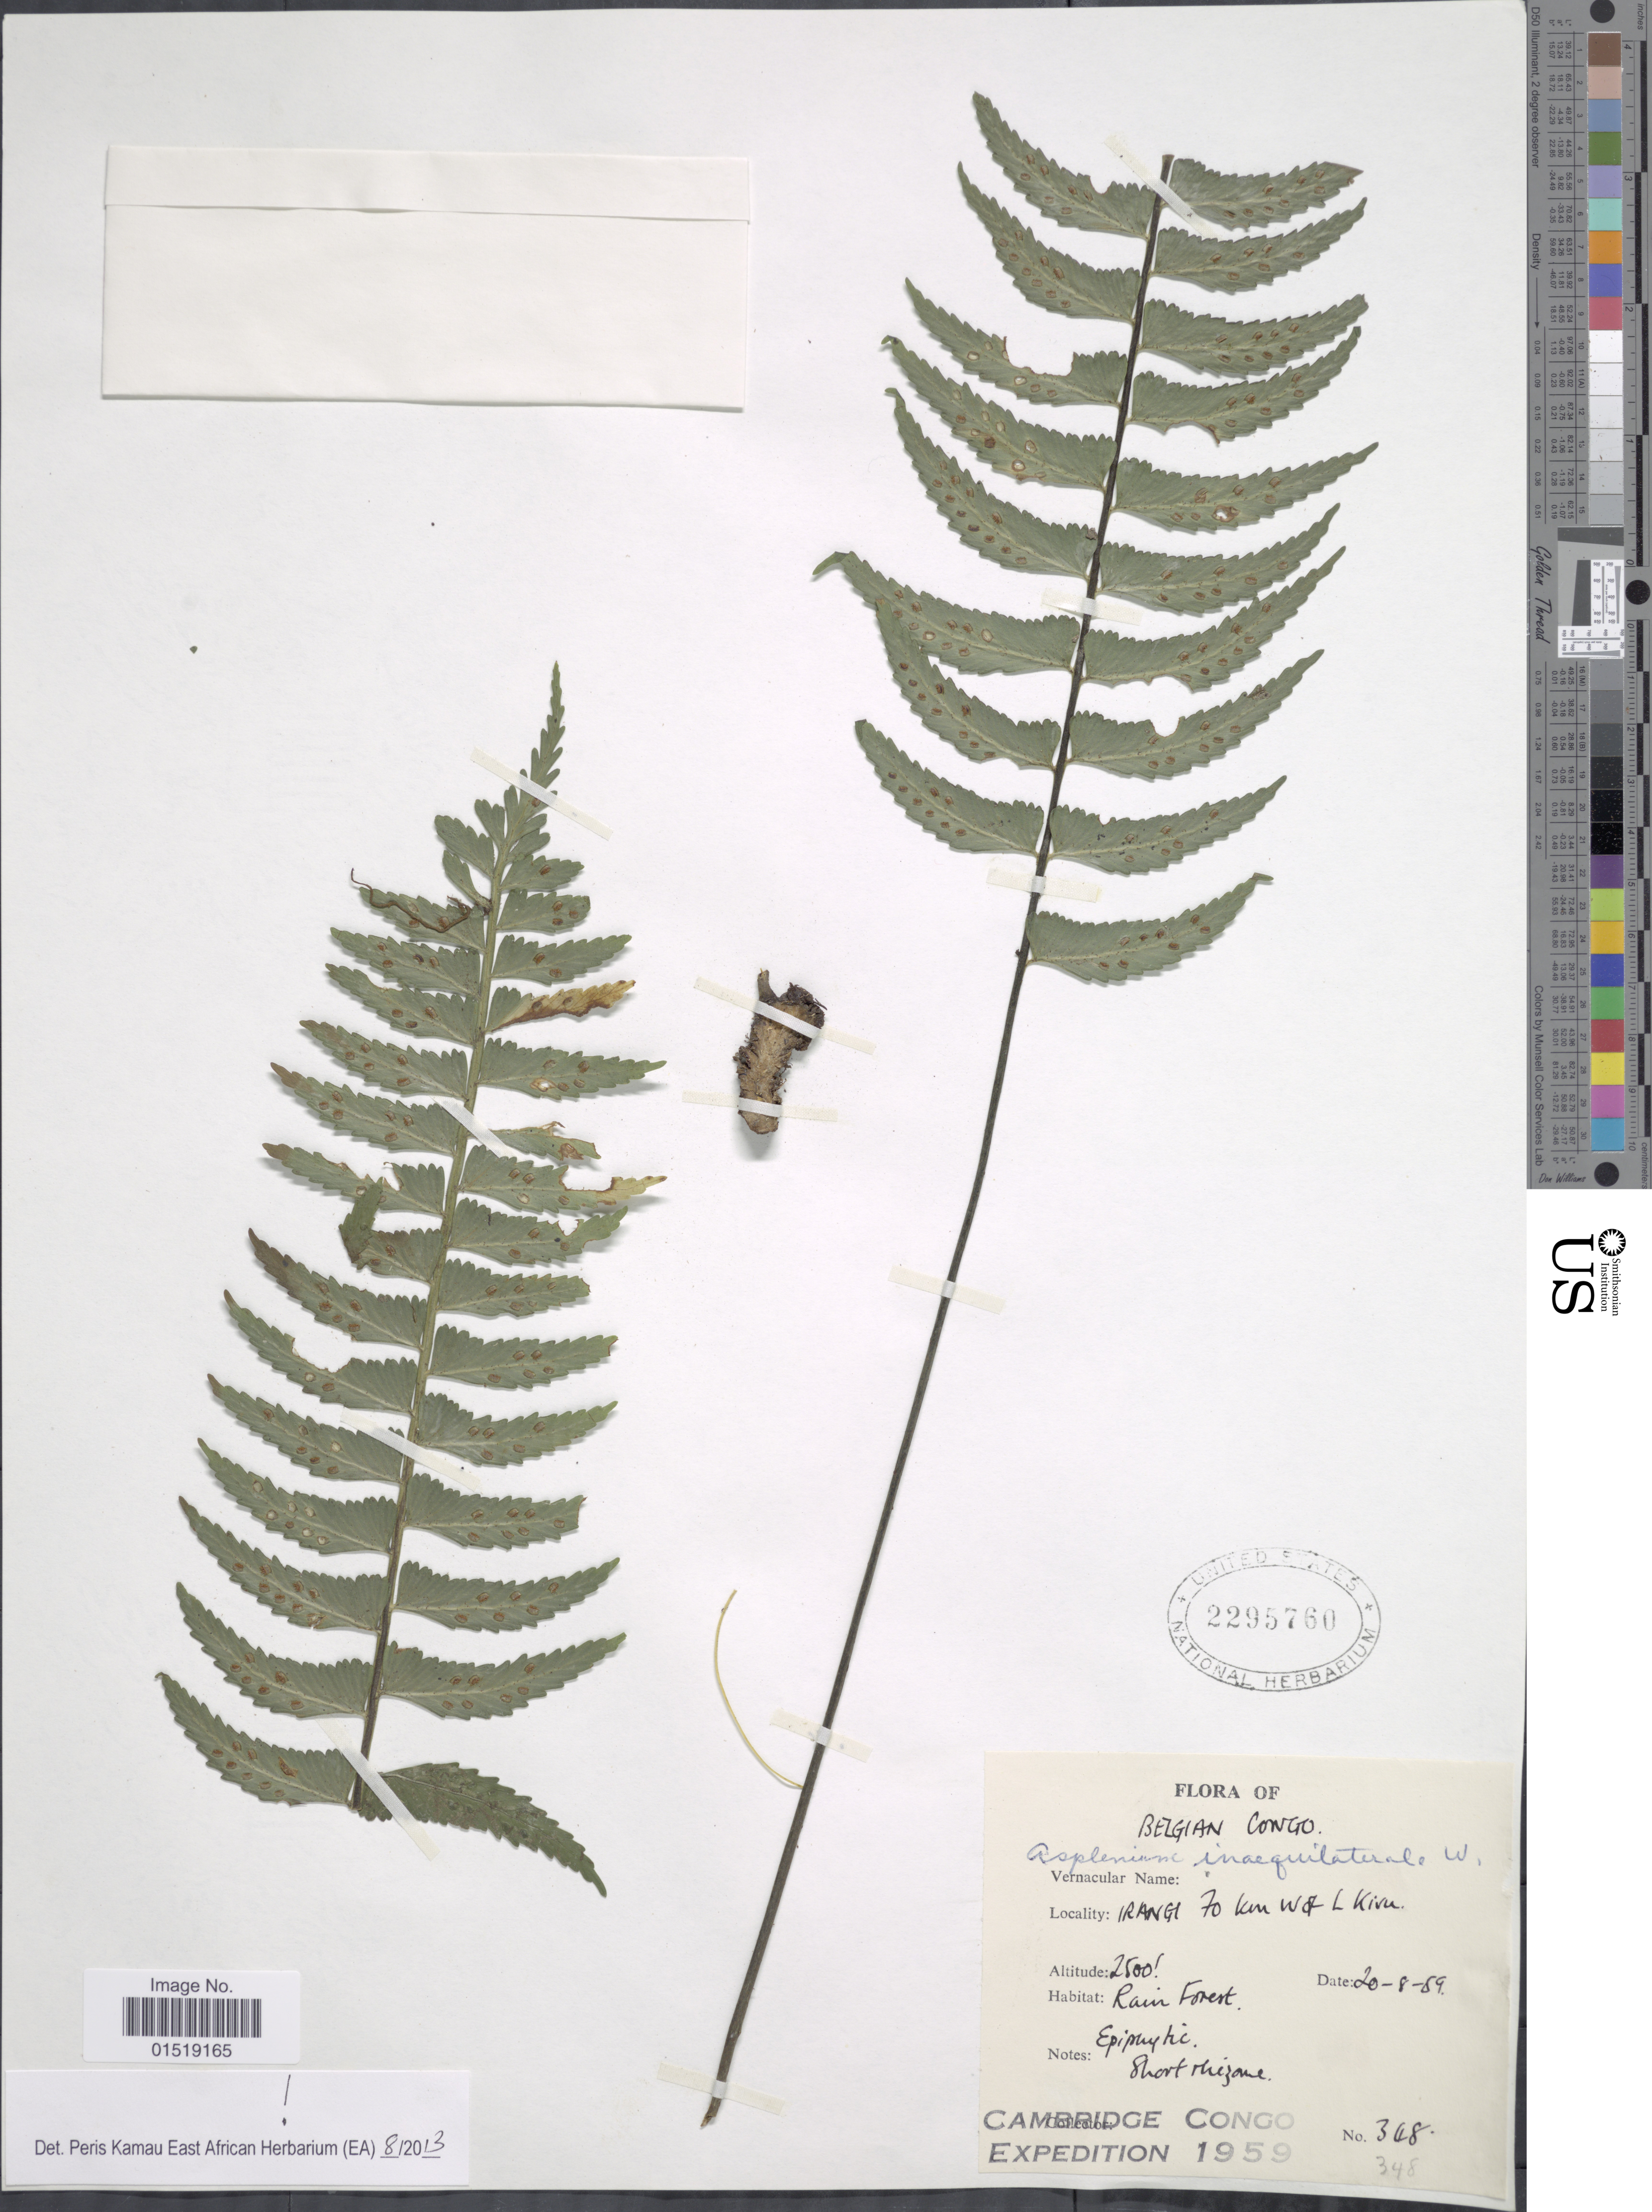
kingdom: Plantae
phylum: Tracheophyta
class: Polypodiopsida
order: Polypodiales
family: Aspleniaceae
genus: Asplenium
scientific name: Asplenium inaequilaterale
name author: Willd.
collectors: Cambridge Congo Expedition 1959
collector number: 348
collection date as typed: Transcribed d/m/y: 20/8/89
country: Congo, Democratic Republic of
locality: Belgian Congo. Irangi 70 km W & L Kivu.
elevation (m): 762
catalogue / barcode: US 2295760